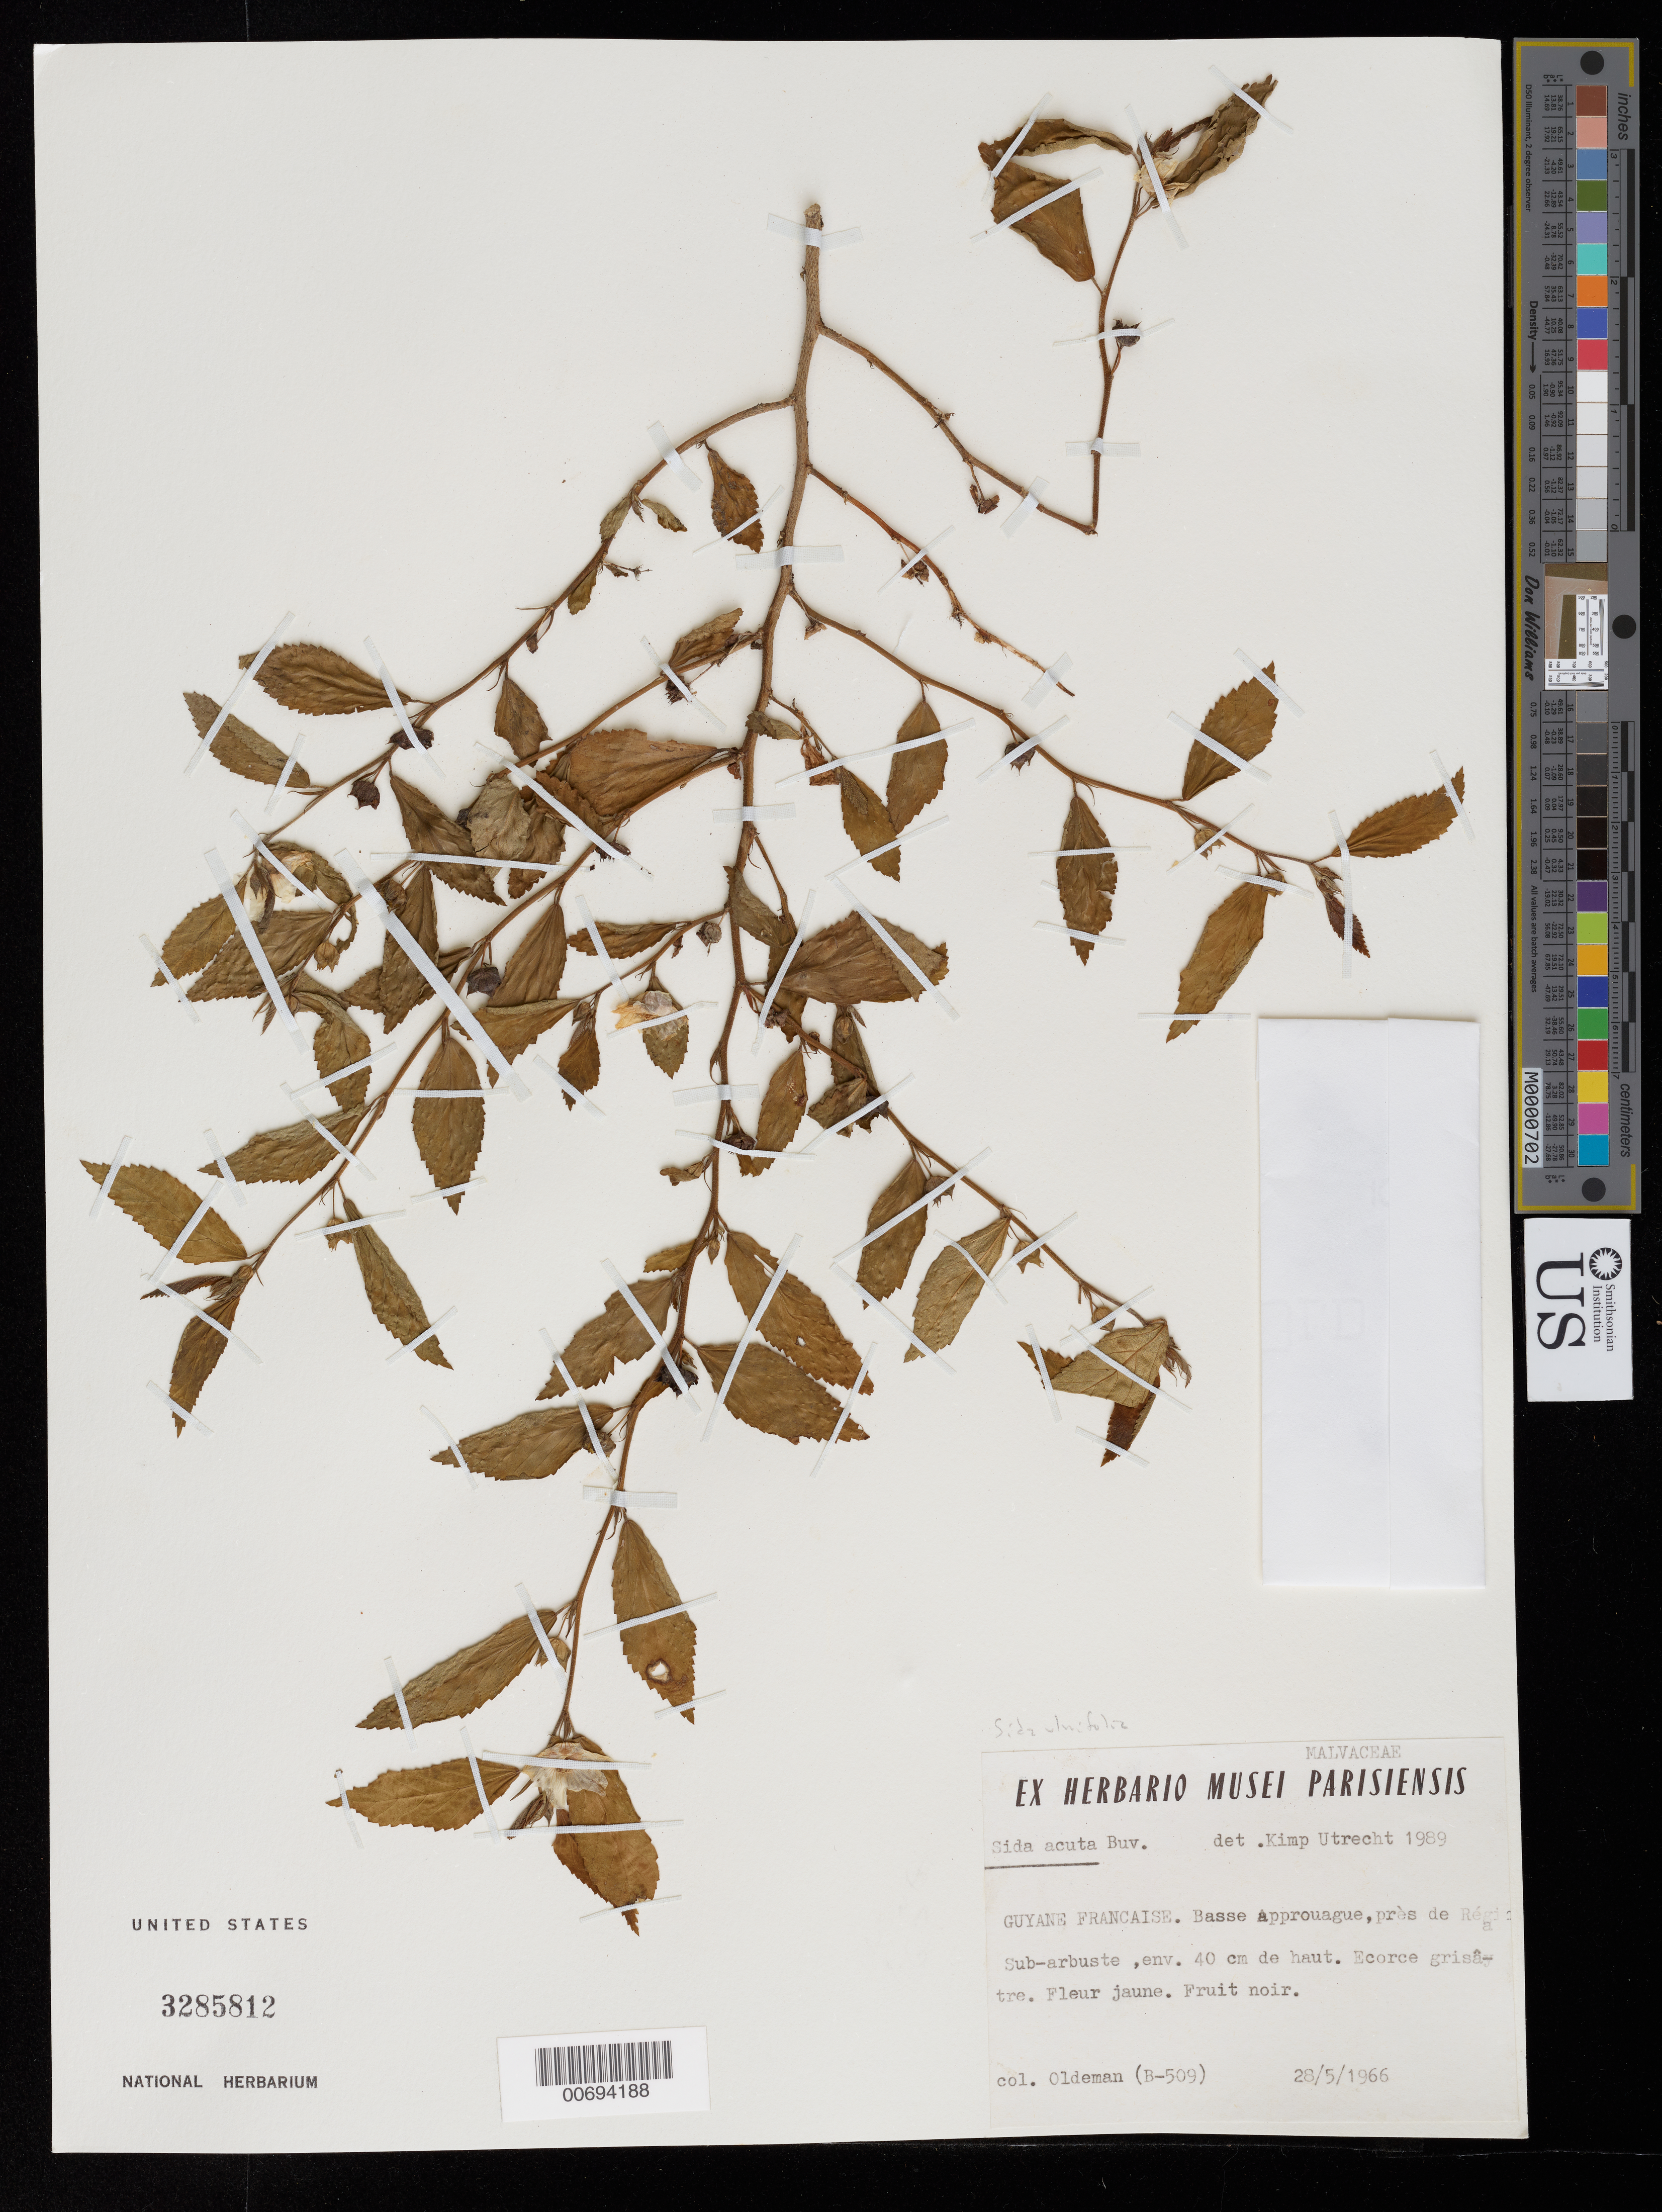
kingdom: Plantae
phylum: Tracheophyta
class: Magnoliopsida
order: Malvales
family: Malvaceae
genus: Sida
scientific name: Sida acuta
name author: Burm. f.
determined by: Kimp, F. M. G. J.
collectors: R. Oldeman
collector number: B 509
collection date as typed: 28-May-66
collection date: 1966-05-28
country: French Guiana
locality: Bas Approaugue, pres de Régina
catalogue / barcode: US 3285812